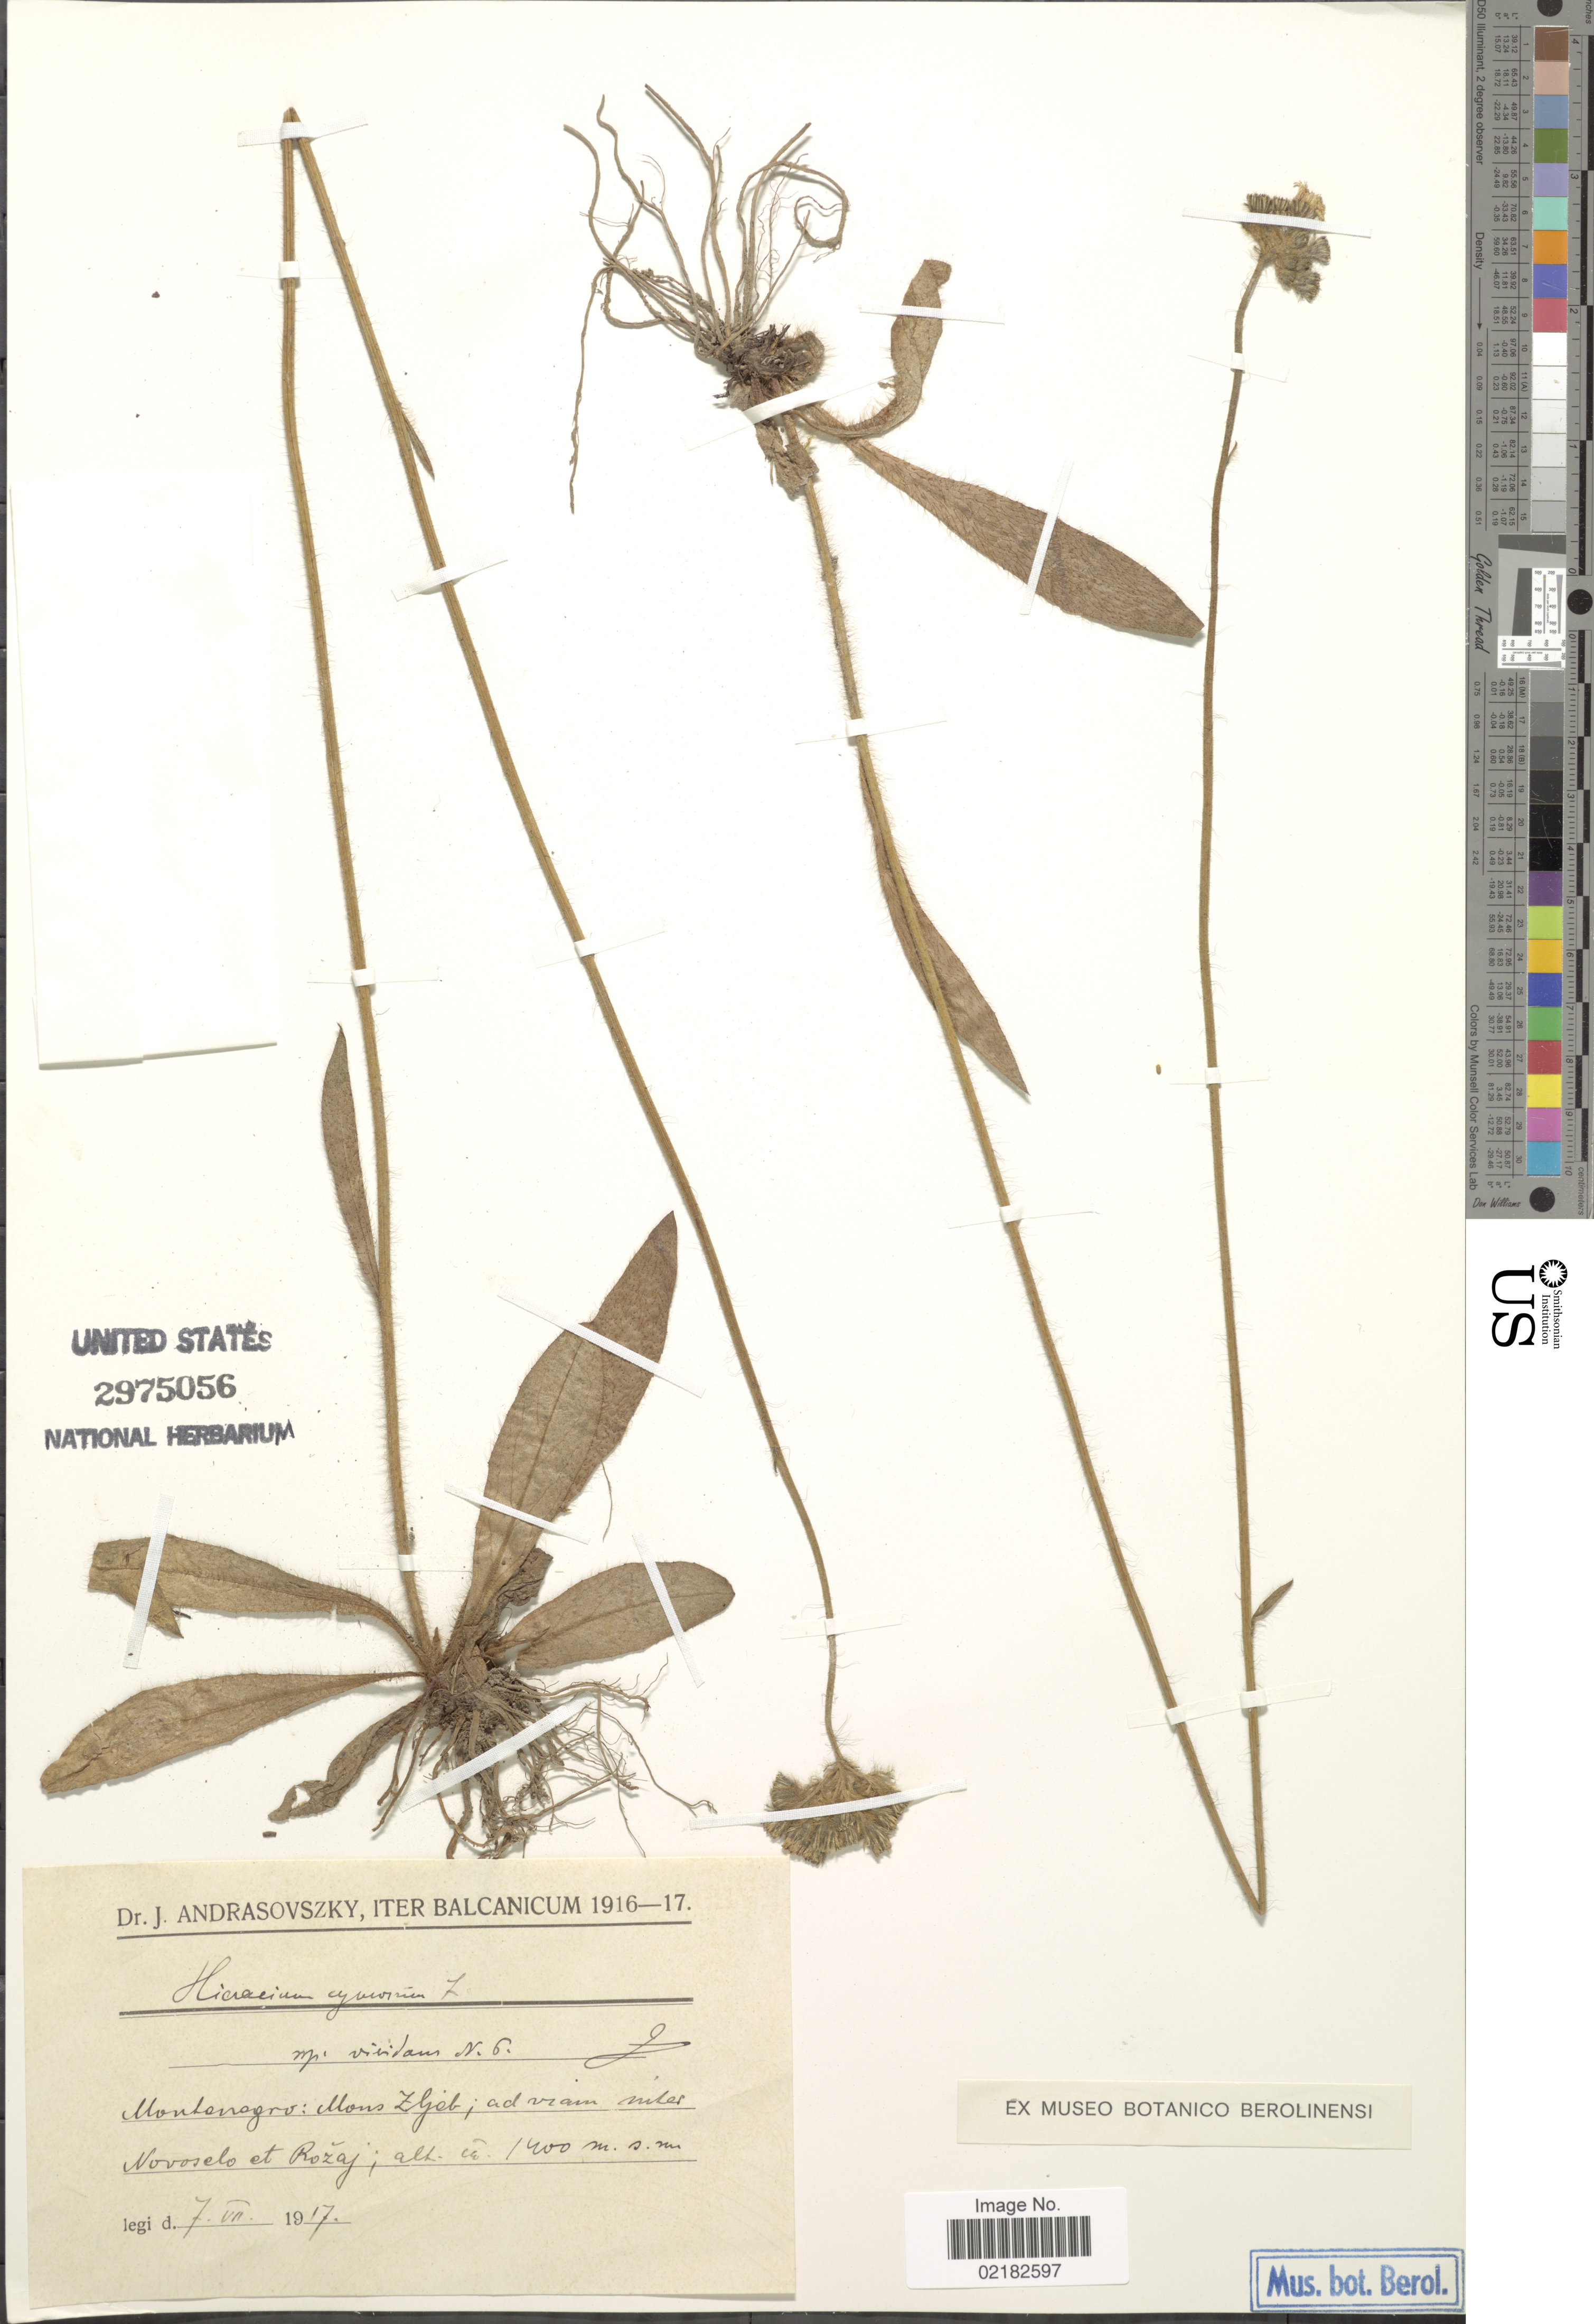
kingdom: Plantae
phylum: Tracheophyta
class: Magnoliopsida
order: Asterales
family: Asteraceae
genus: Pilosella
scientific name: Pilosella cymiflora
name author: (Näg. & Peter) S. Bräut. & Greuter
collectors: J. Andrasovszky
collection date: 1917-07-07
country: Montenegro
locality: Balcanium, Montenegro, Mt. Zljeb, ad viam inter Novo Selo et Rozaje. (Opstina Rozaje)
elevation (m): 1400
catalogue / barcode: US 2975056